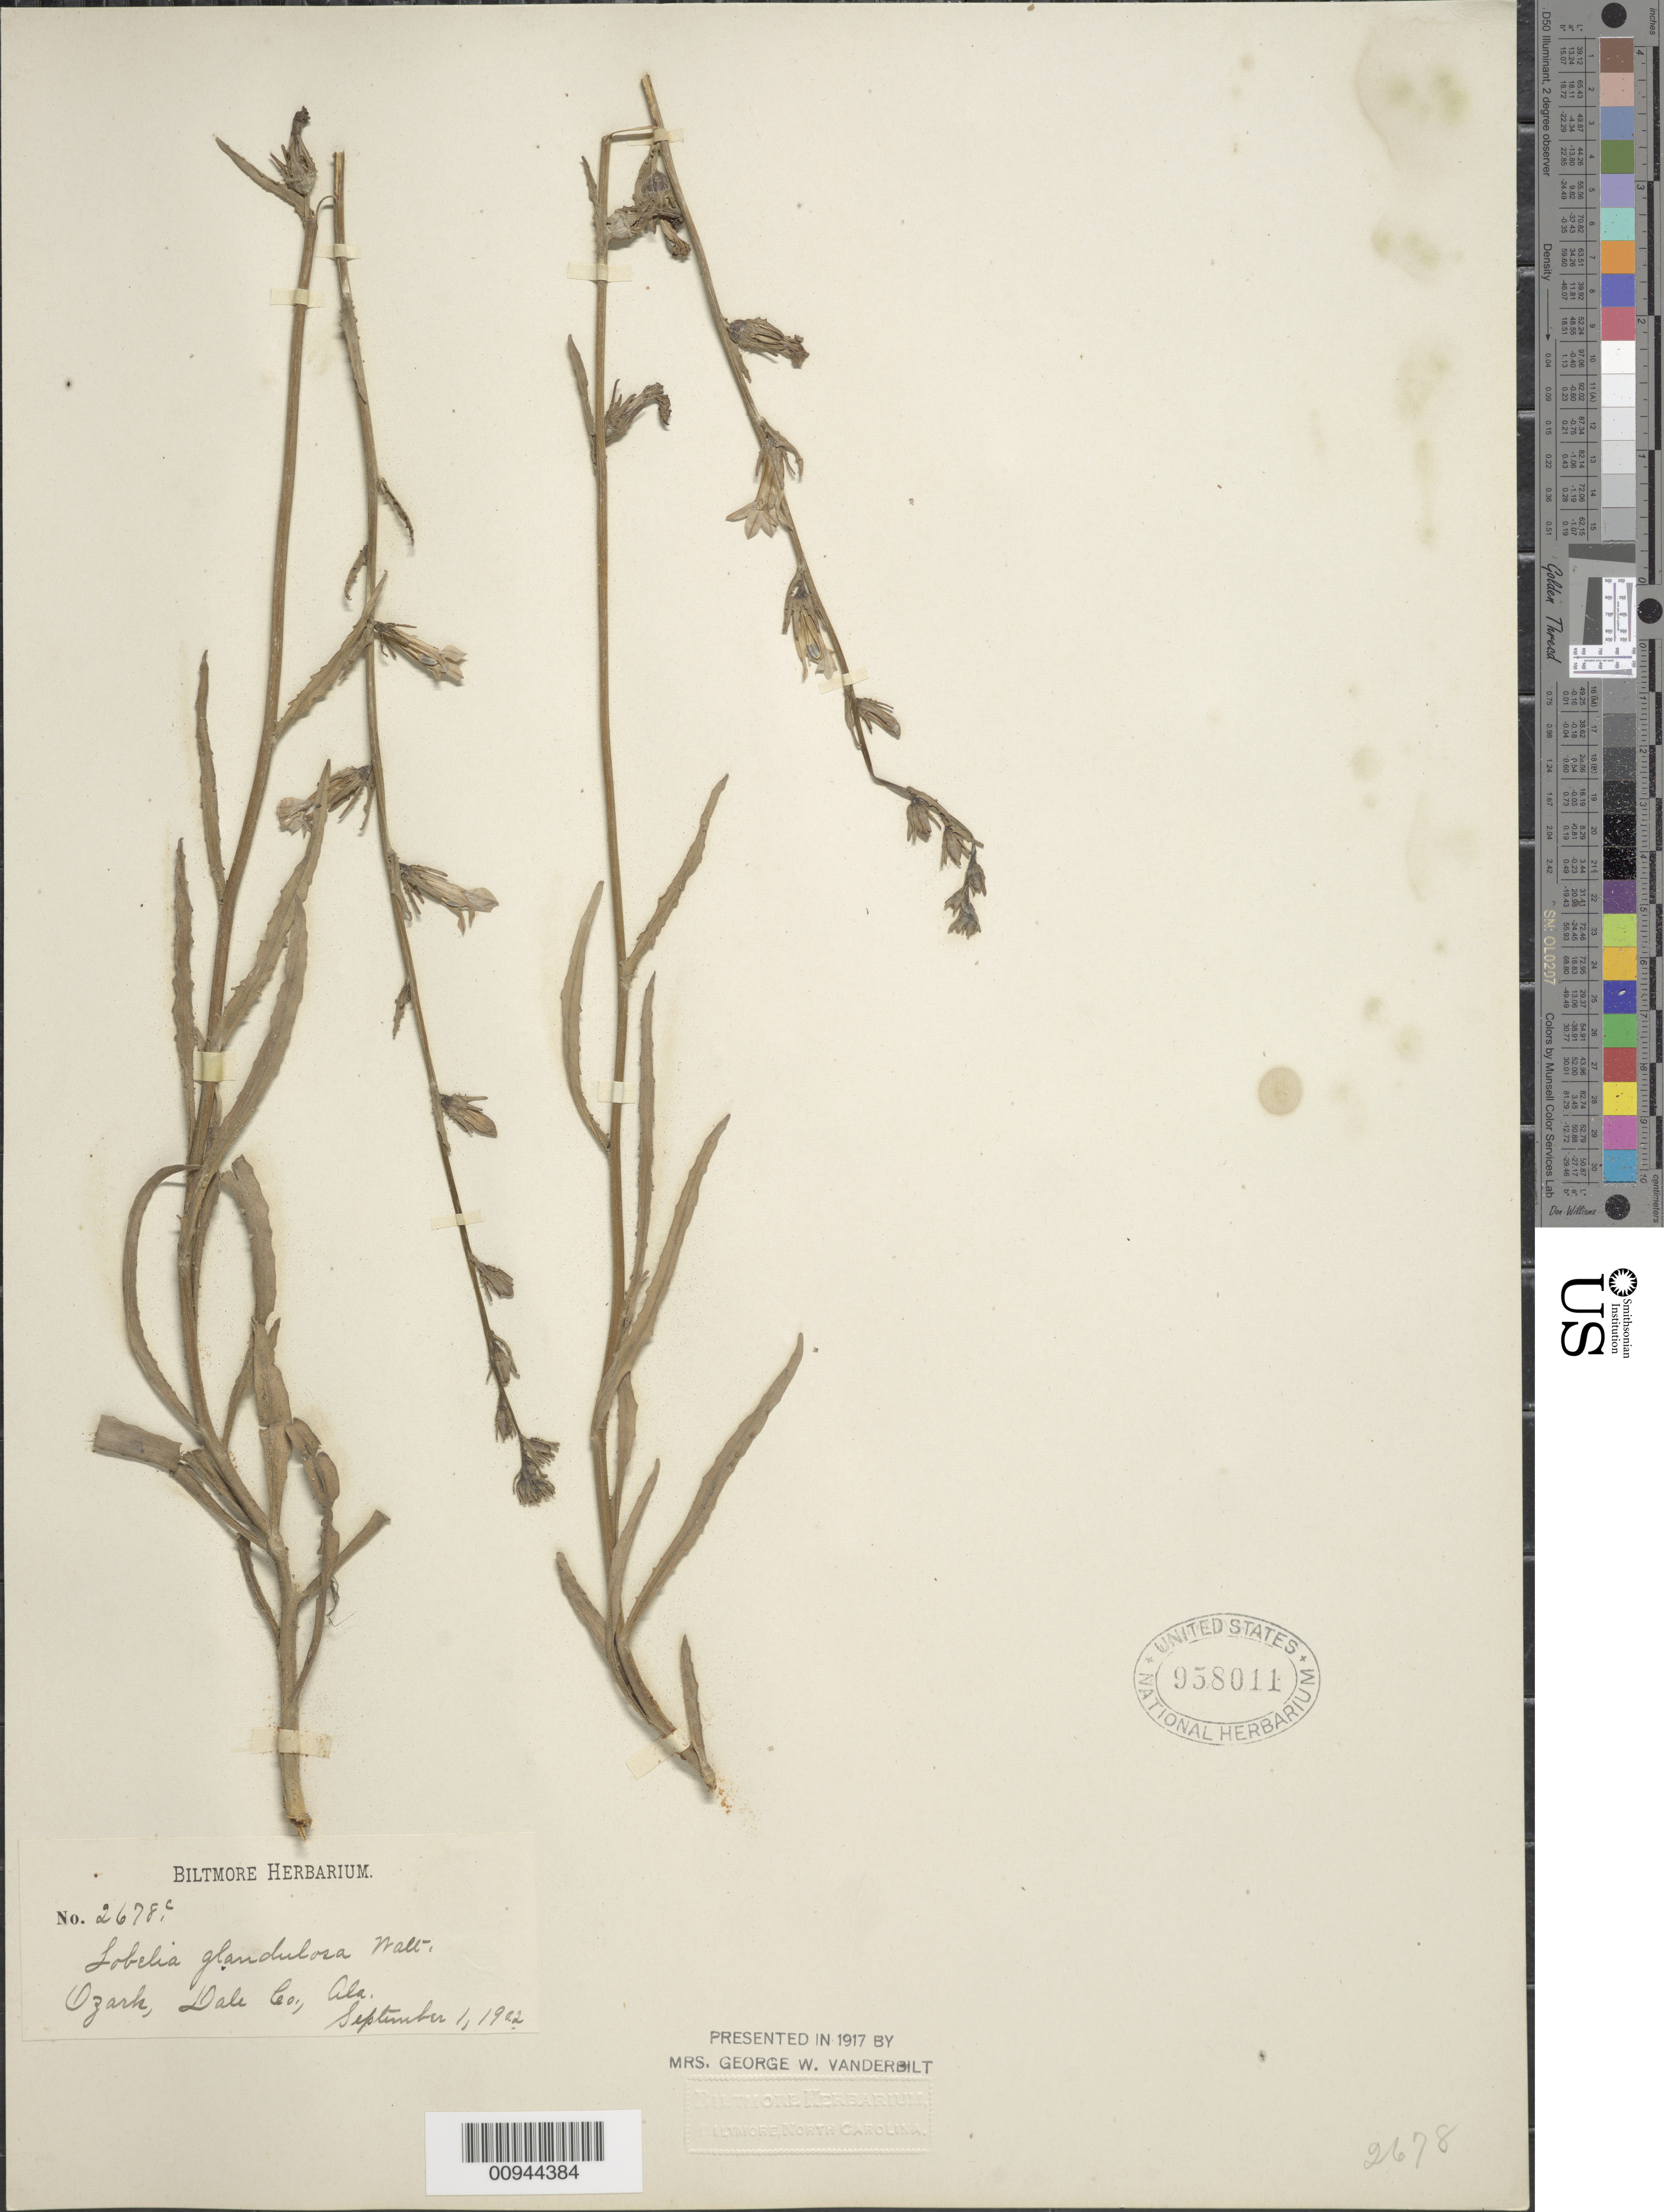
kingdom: Plantae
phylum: Tracheophyta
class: Magnoliopsida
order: Asterales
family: Campanulaceae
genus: Lobelia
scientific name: Lobelia glandulosa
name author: Walter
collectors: ex herb. Biltmore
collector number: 2678c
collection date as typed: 1 Sep 1902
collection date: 1902-09-01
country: United States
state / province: Alabama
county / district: Dale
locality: Ozark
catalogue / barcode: US 958011